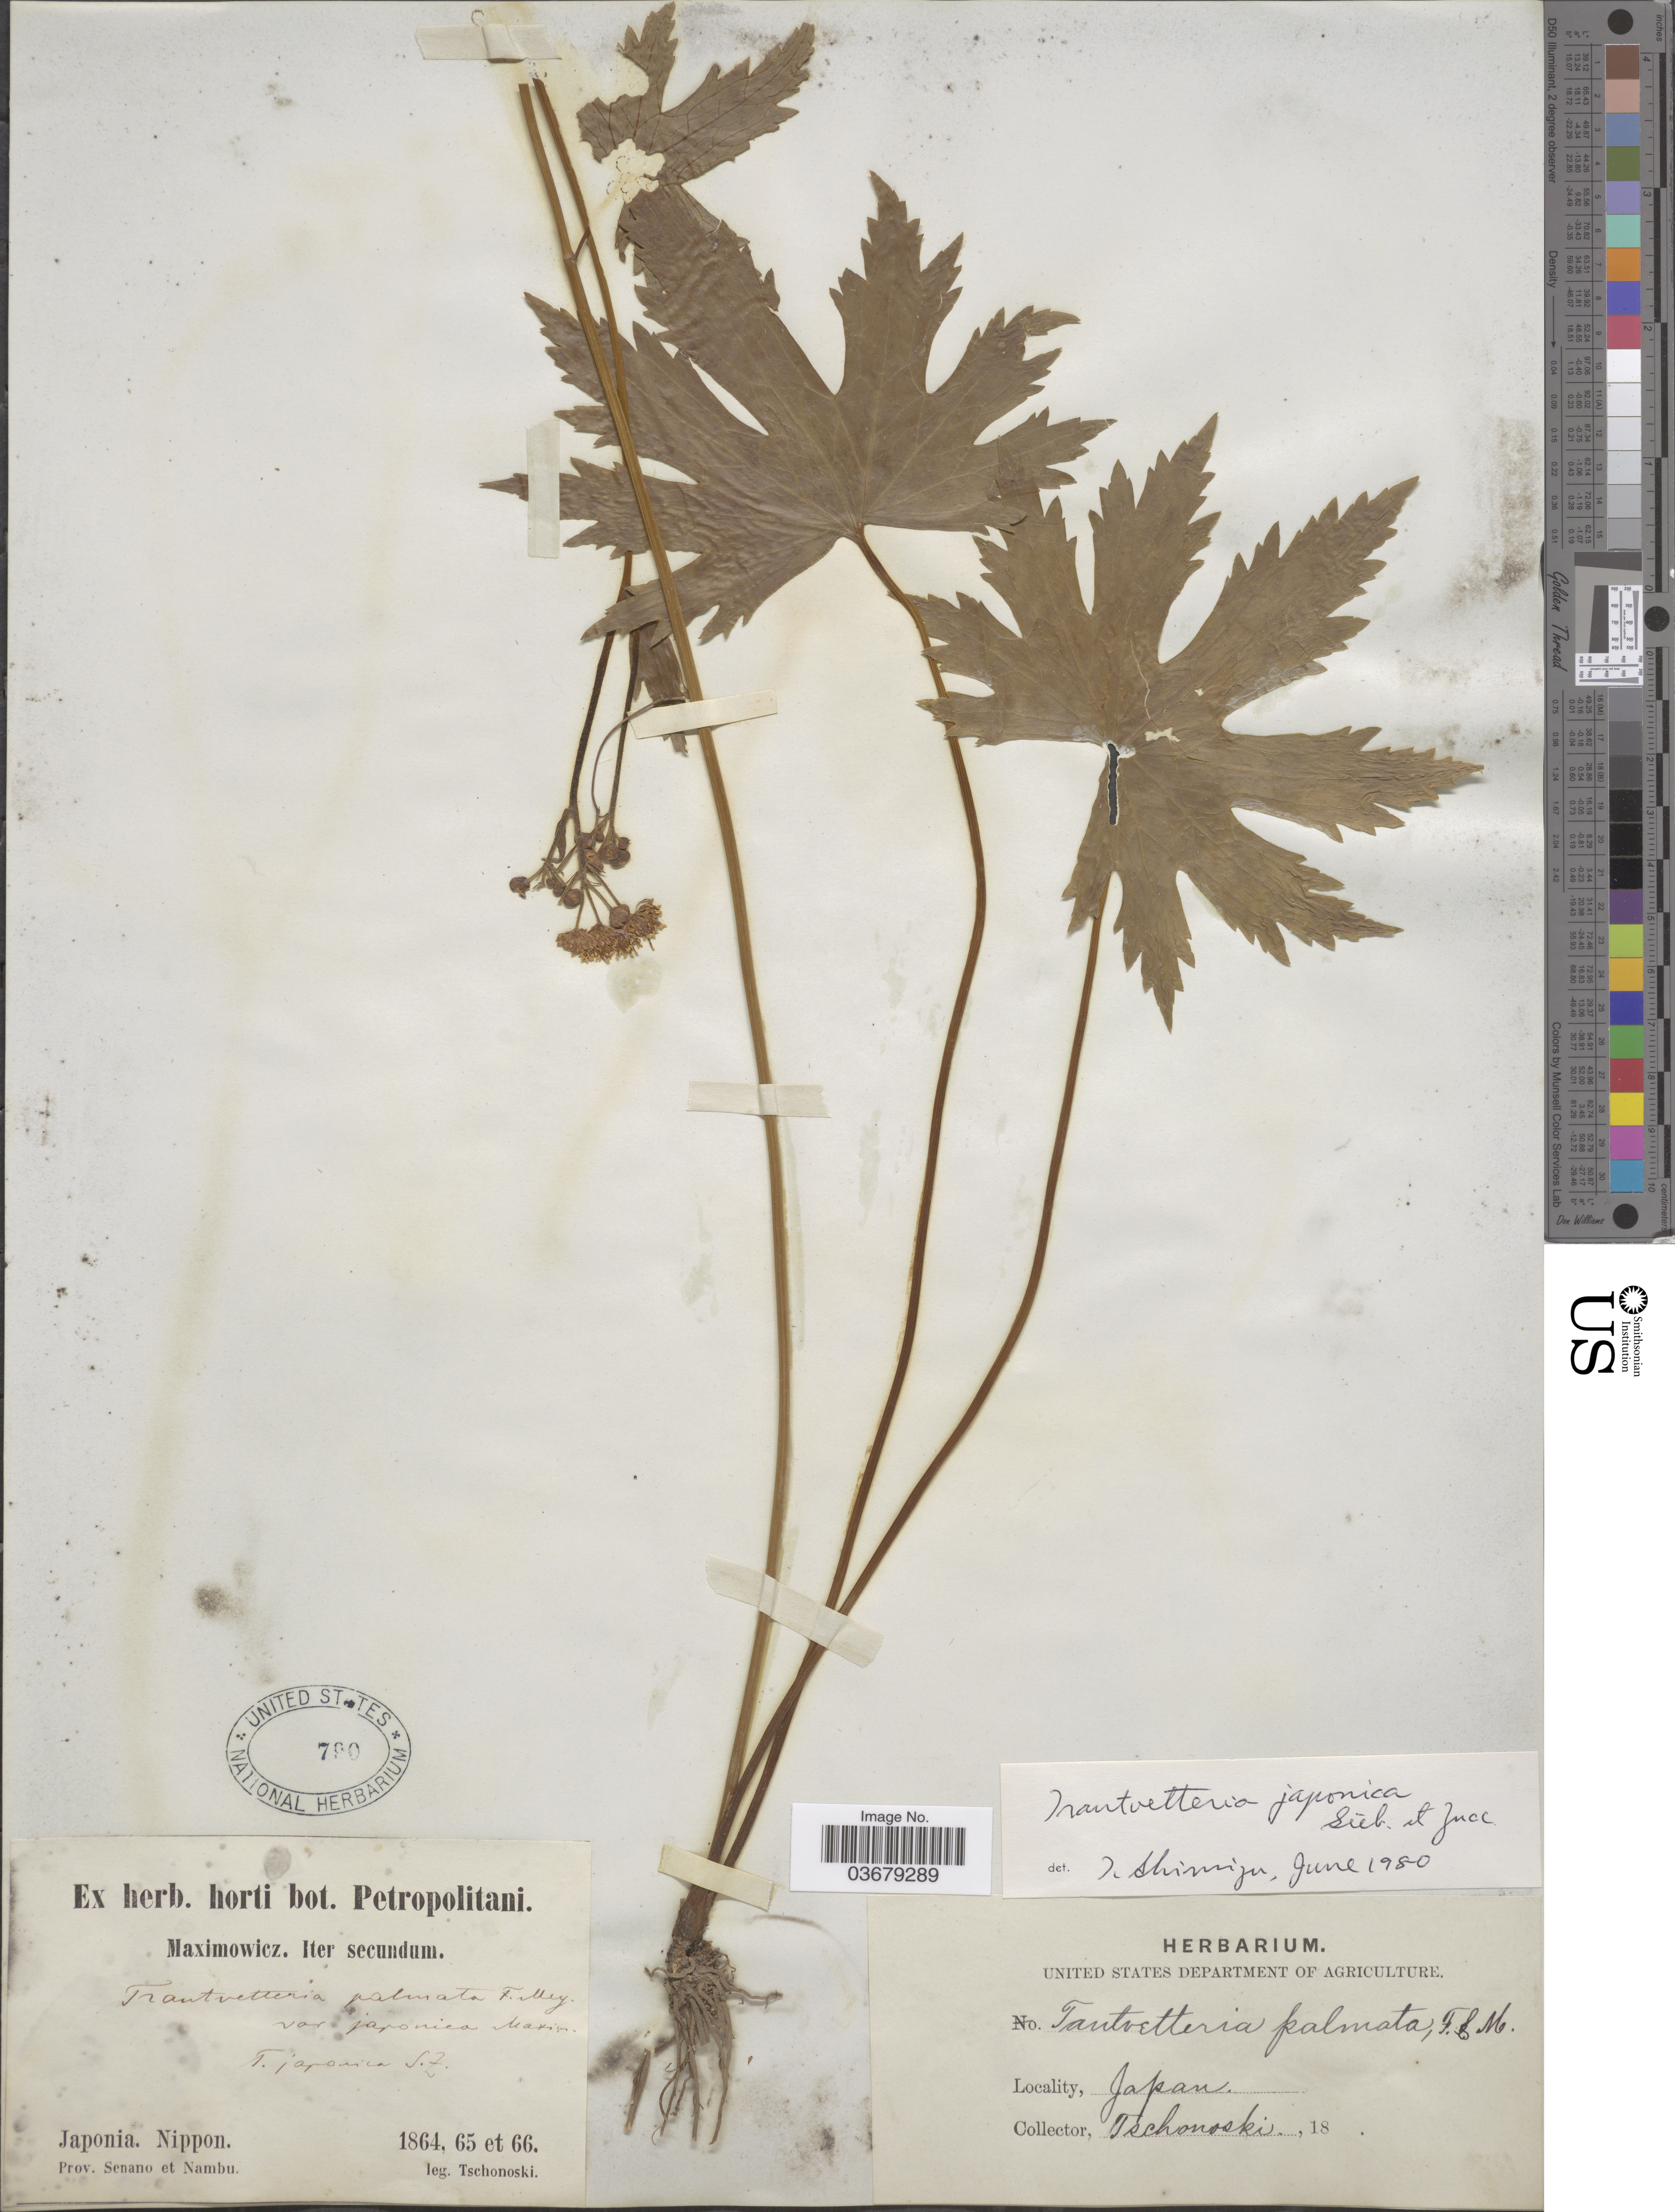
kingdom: Plantae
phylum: Tracheophyta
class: Magnoliopsida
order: Ranunculales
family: Ranunculaceae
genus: Trautvetteria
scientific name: Trautvetteria japonica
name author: Siebold & Zucc.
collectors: -. Tschonoski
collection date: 1864/1866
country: Japan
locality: Nippon. Prov. Senano et Nambu.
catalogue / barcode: US 790